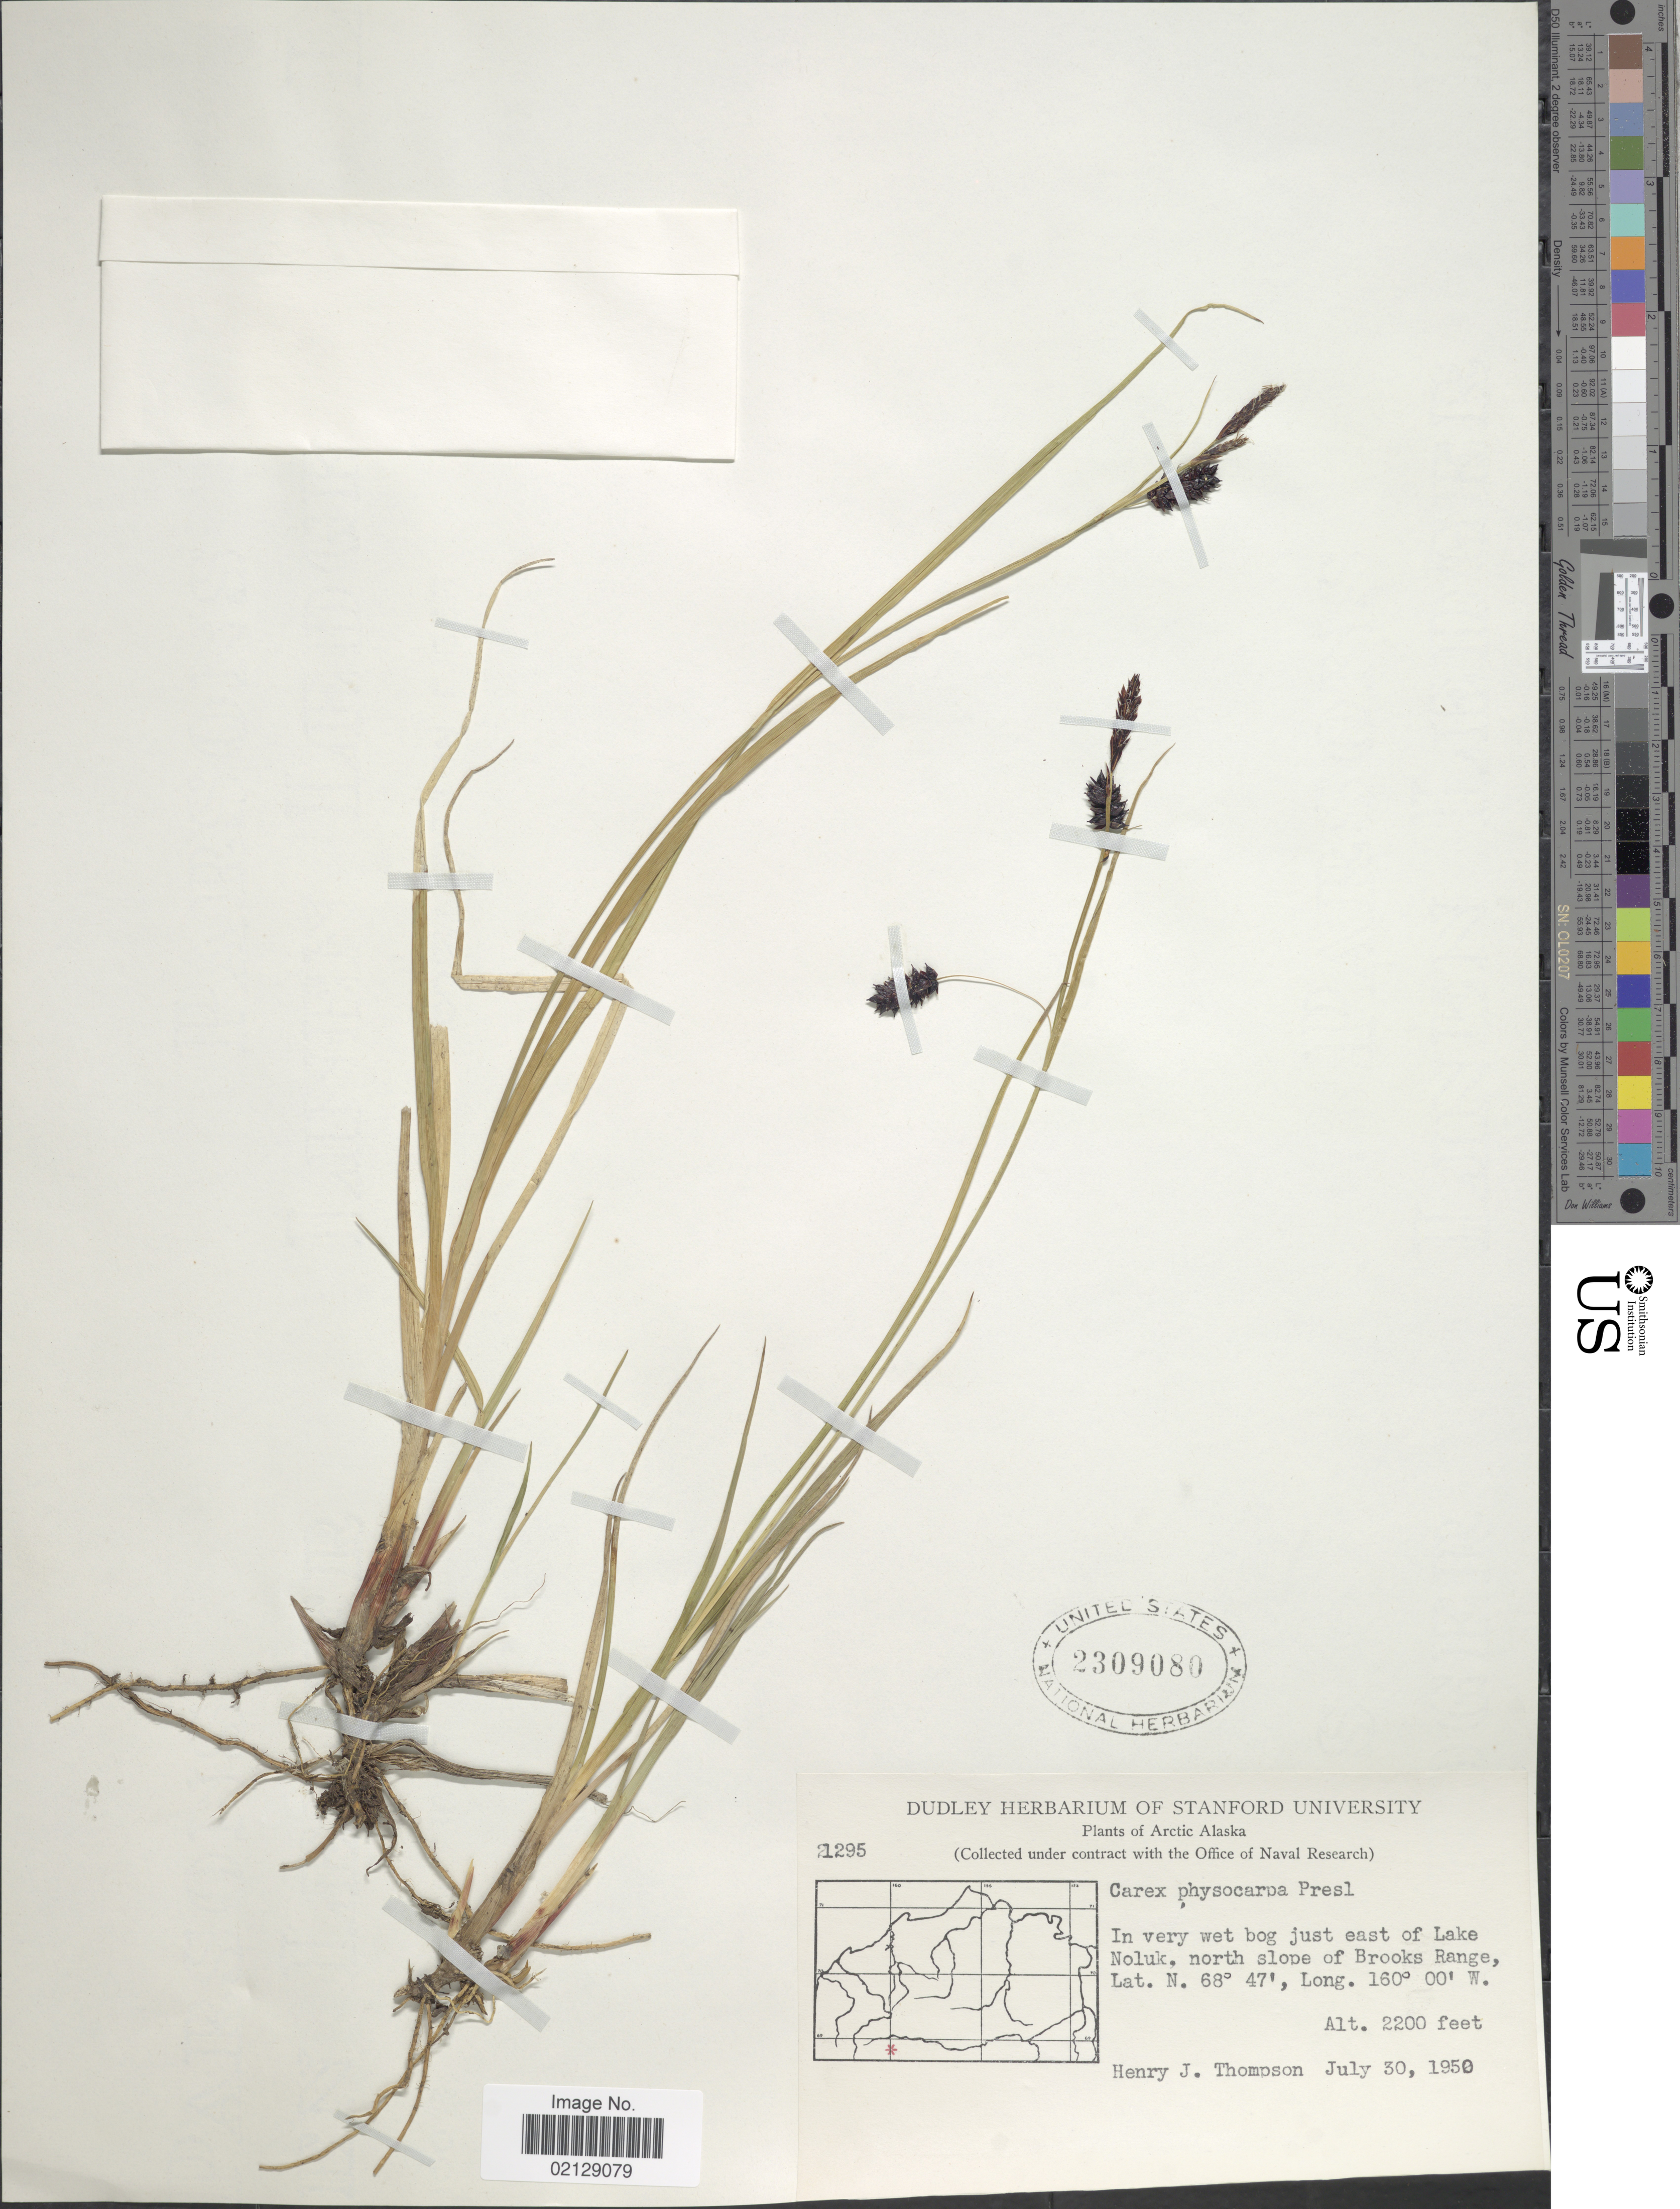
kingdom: Plantae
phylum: Tracheophyta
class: Liliopsida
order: Poales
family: Cyperaceae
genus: Carex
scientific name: Carex saxatilis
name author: L.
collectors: H. J. Thompson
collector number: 21295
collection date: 1950-07-30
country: United States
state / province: Alaska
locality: Arctic Alaska, In very wet bog just east of Lake Noluk, north slope of Brooks Range.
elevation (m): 671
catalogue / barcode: US 2309080